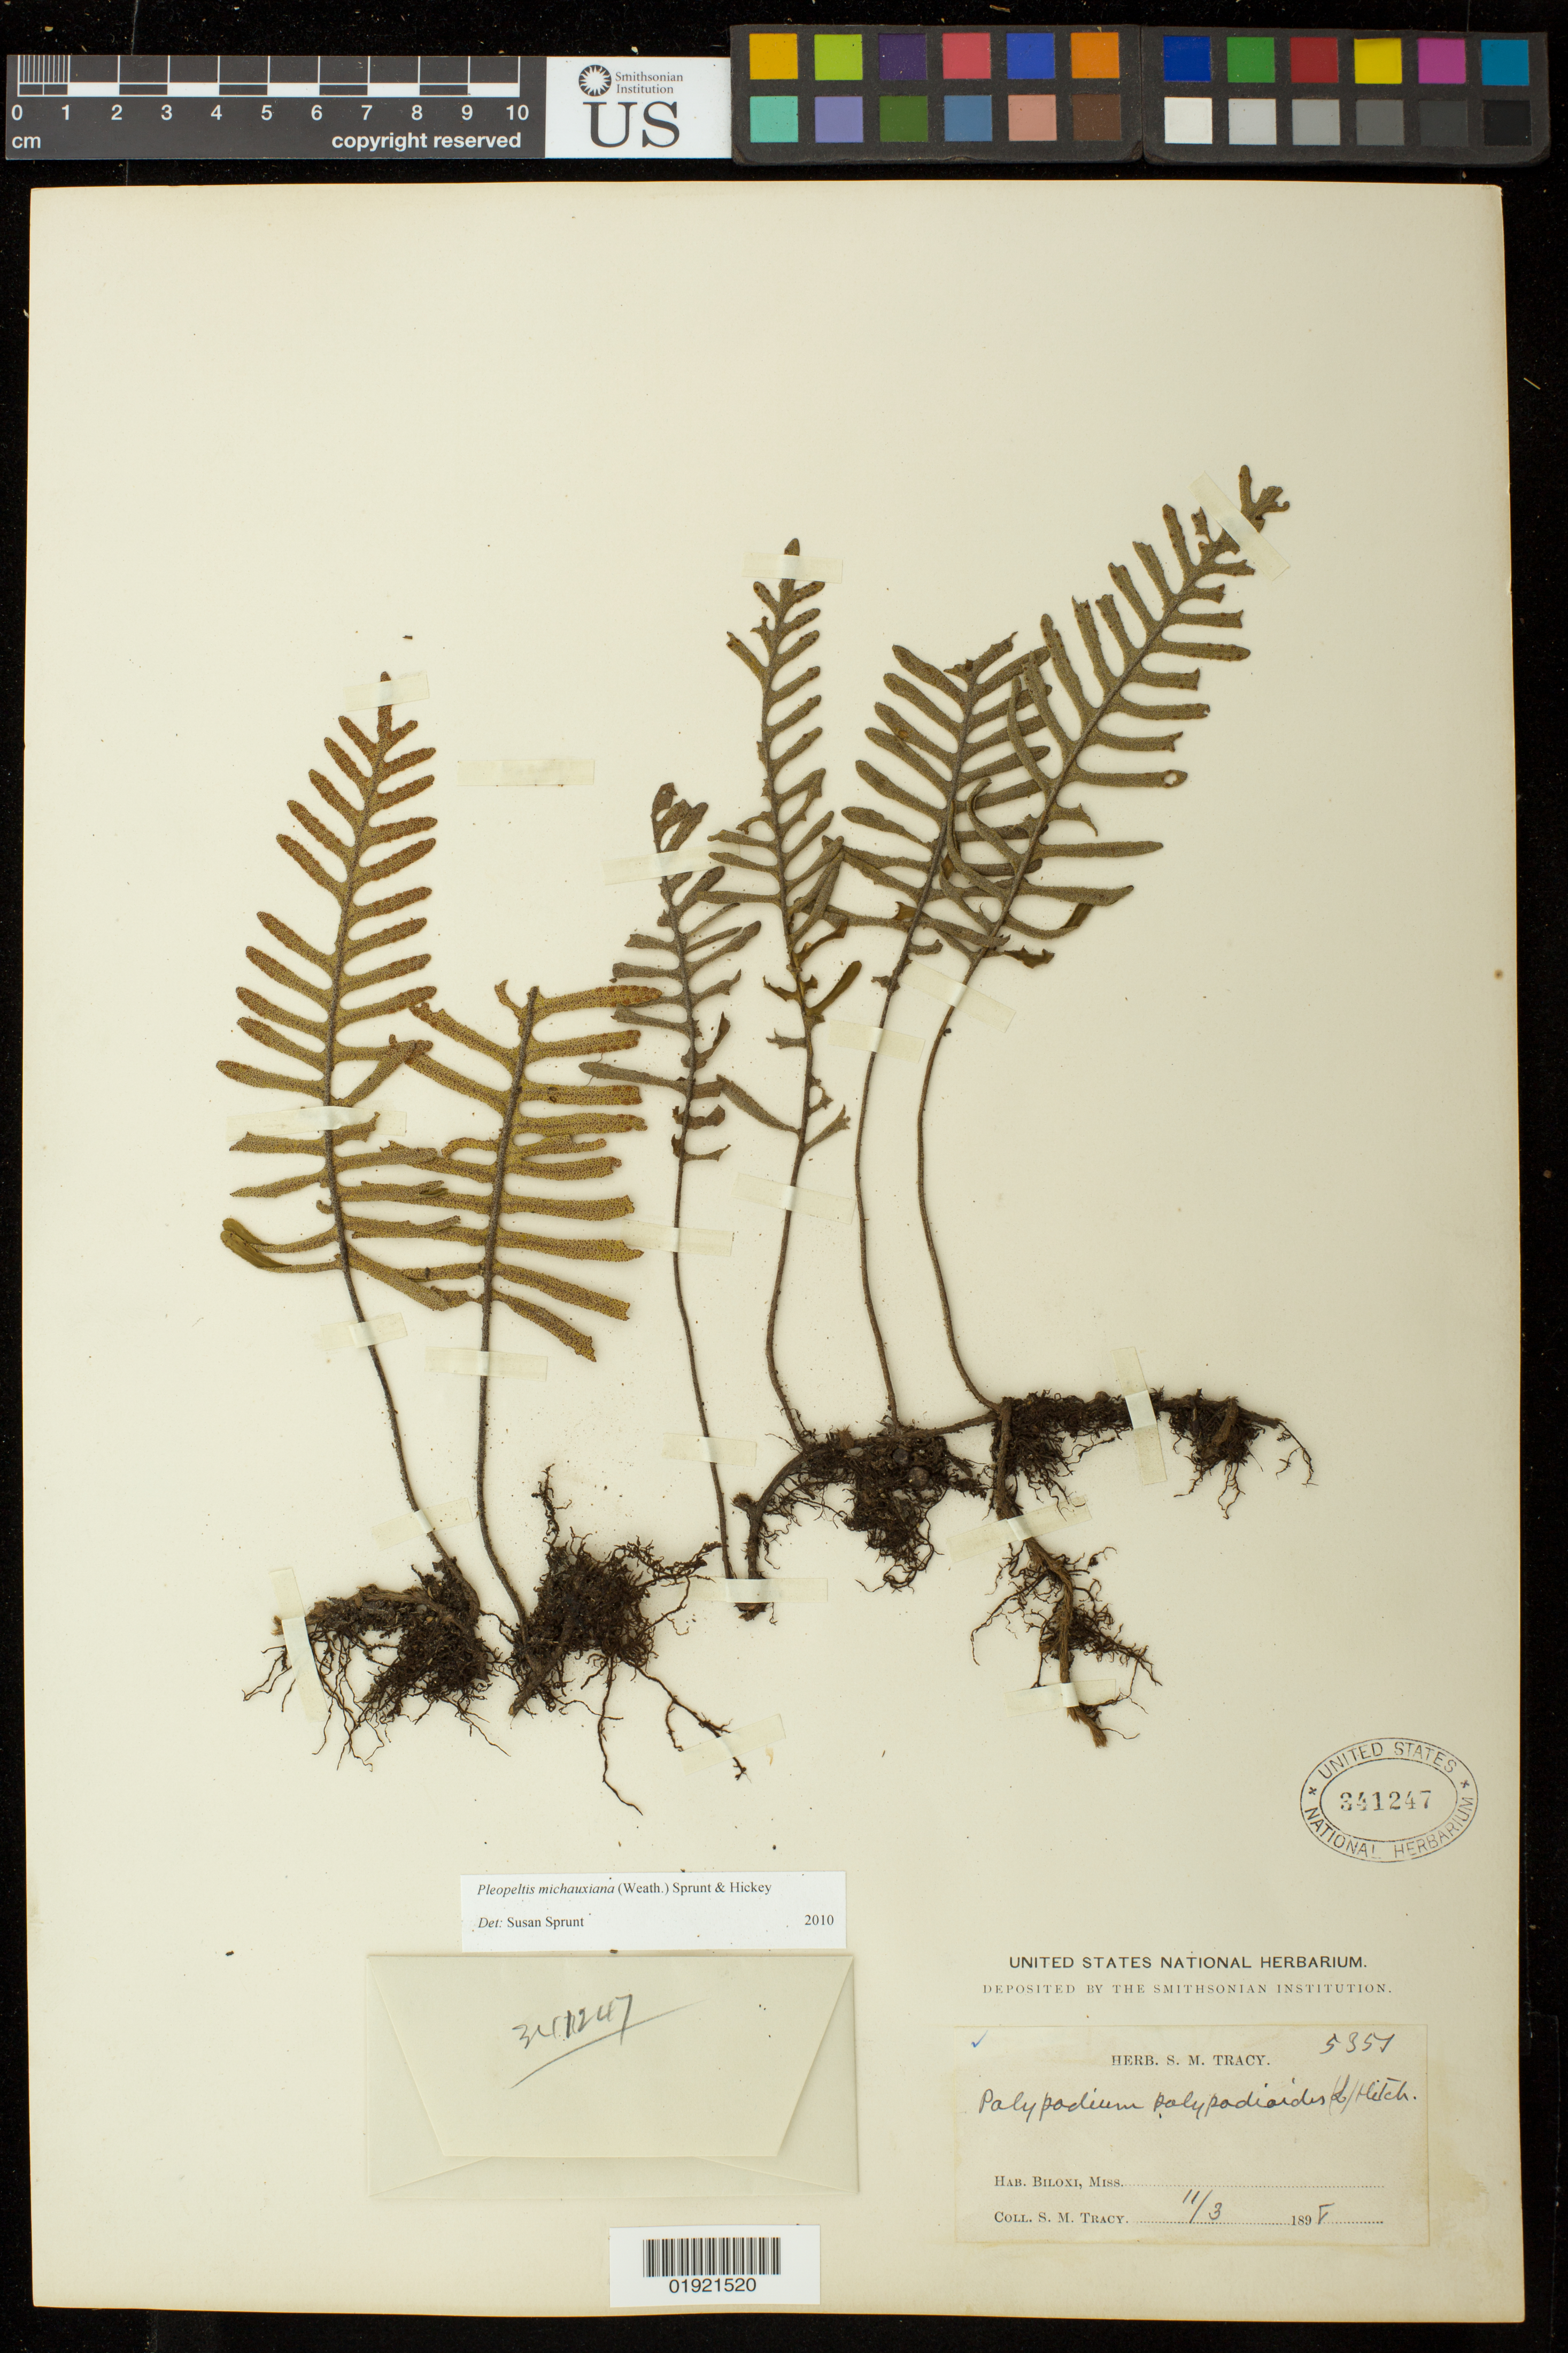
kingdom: Plantae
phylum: Tracheophyta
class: Polypodiopsida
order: Polypodiales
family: Polypodiaceae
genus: Pleopeltis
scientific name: Pleopeltis michauxiana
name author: (Weath.) Hickey & Sprunt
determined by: Sprunt, S. V.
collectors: S. M. Tracy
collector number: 5351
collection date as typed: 11/3/189_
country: United States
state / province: Mississippi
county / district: Harrison County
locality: Hab. Biloxi, Miss.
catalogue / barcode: US 341247